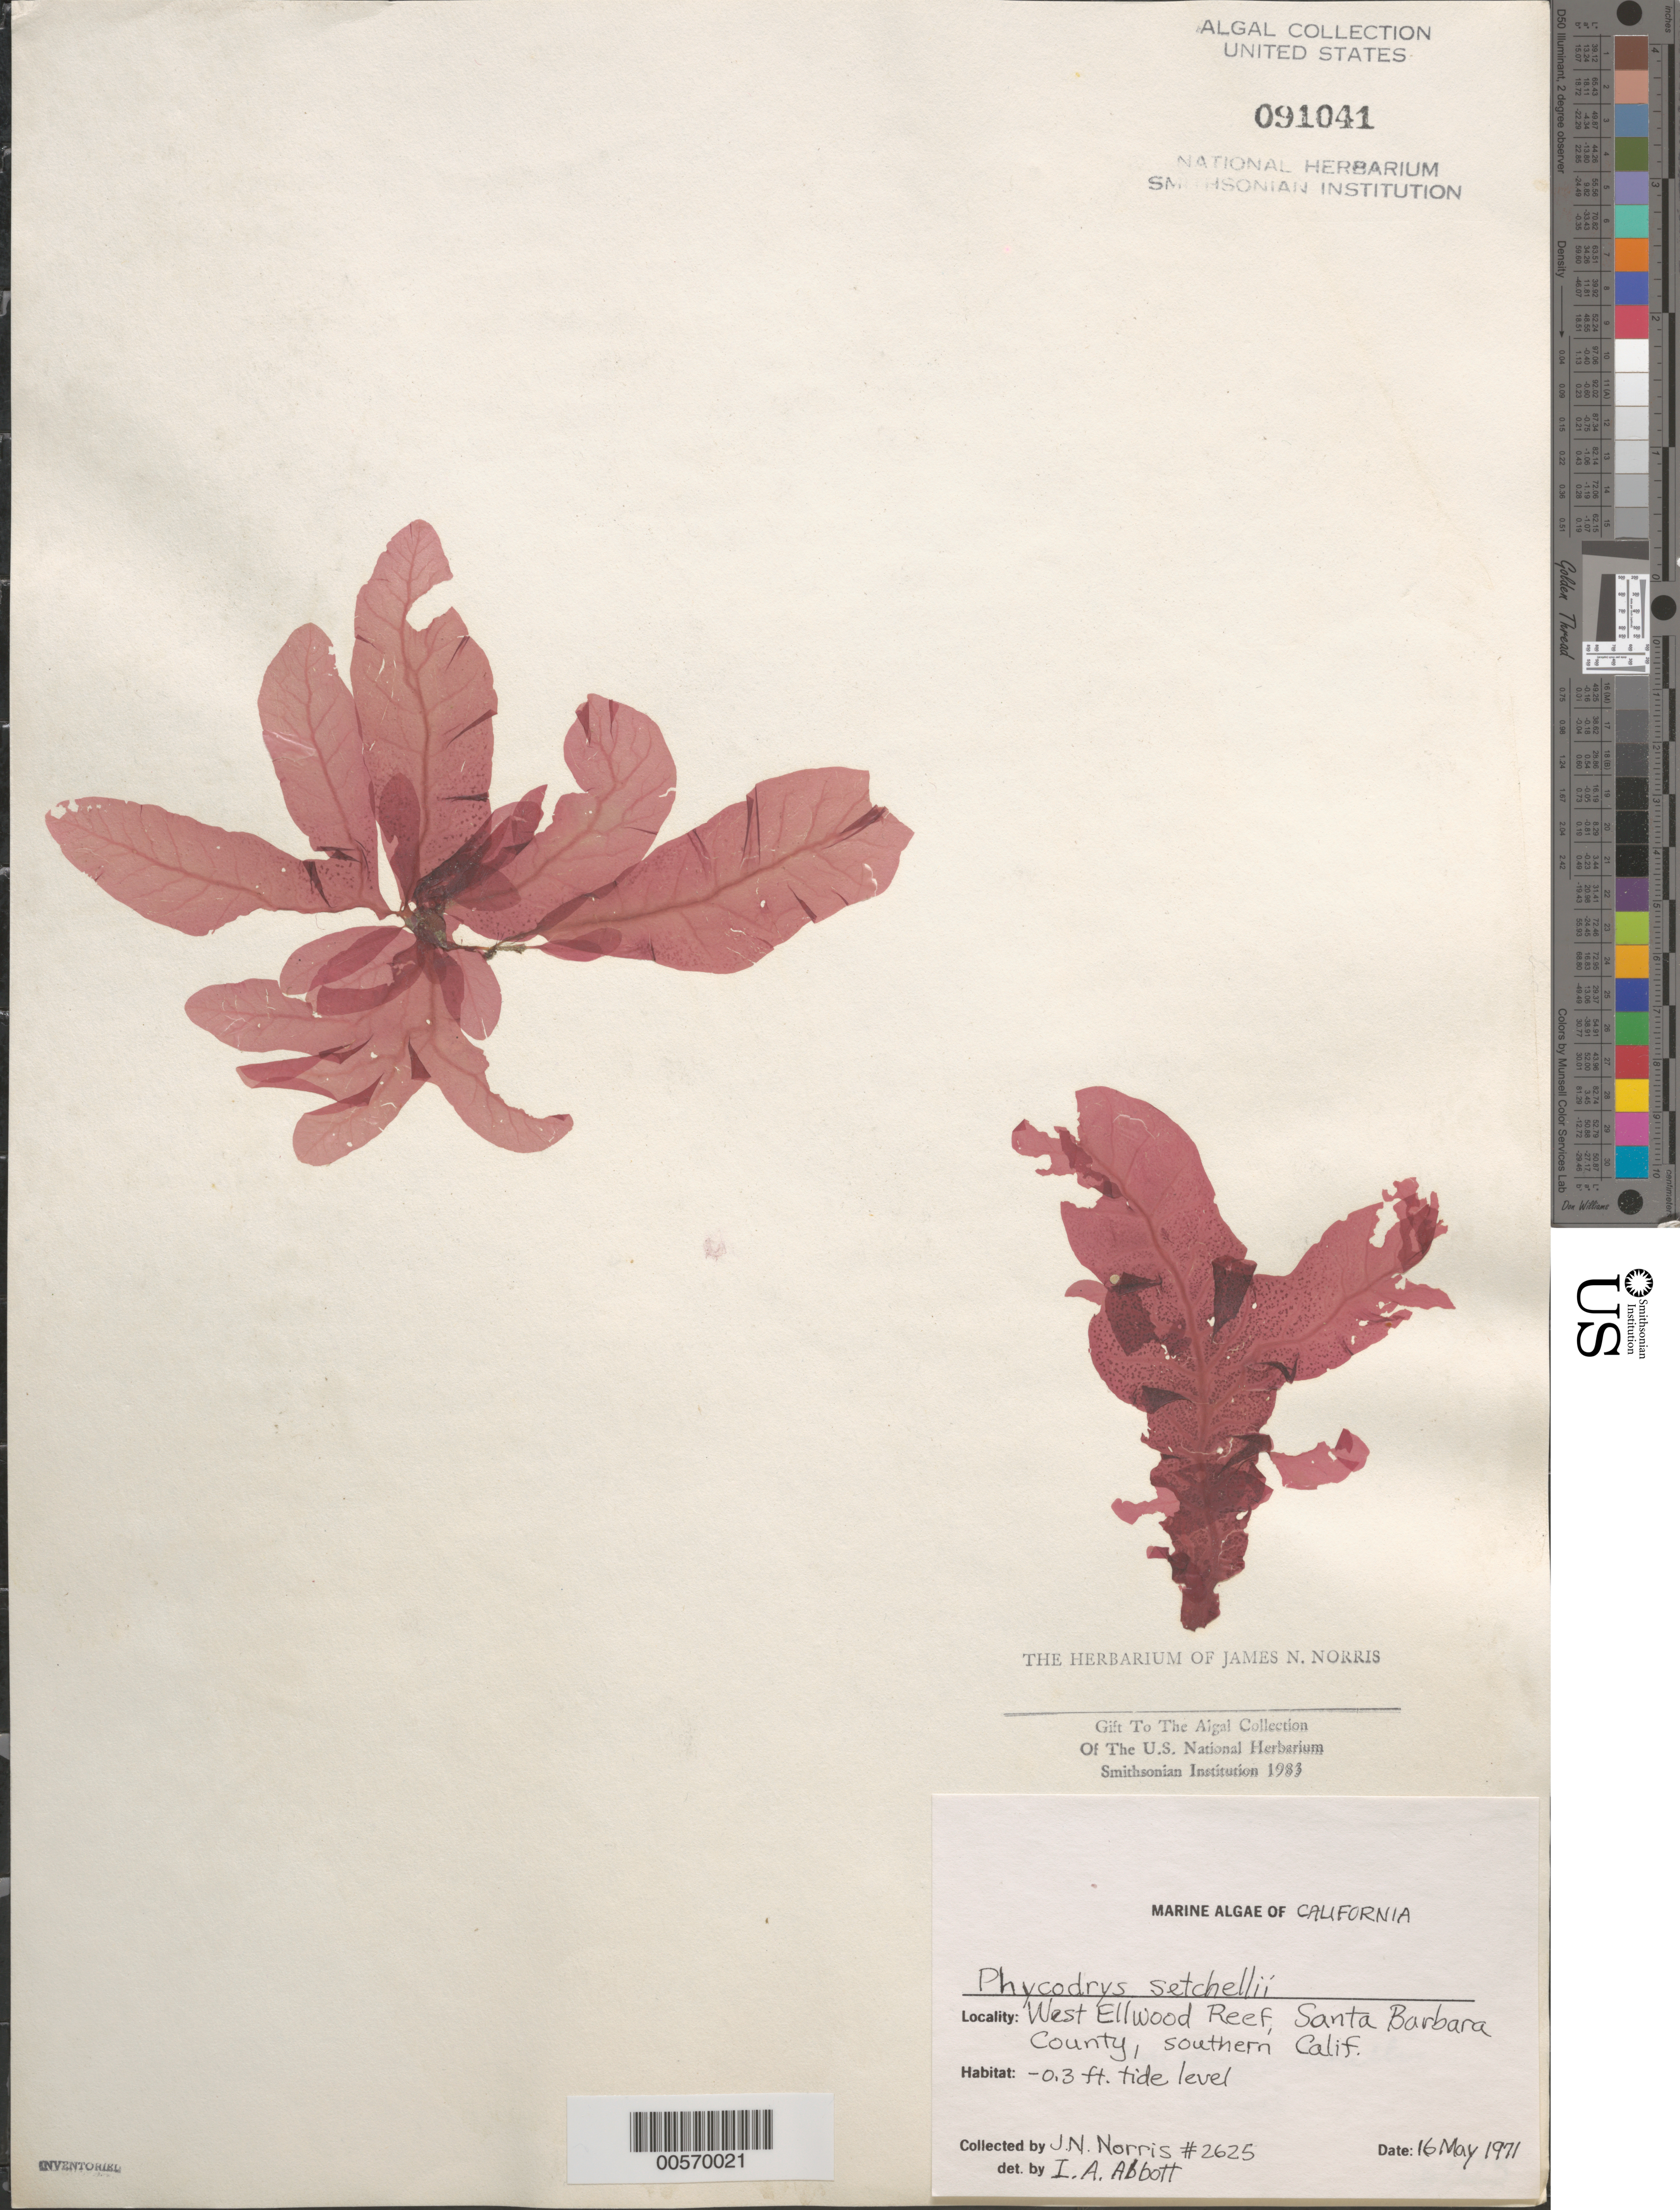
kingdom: Plantae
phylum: Rhodophyta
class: Florideophyceae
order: Ceramiales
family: Delesseriaceae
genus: Phycodrys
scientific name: Phycodrys setchellii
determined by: Abbott, Isabella A.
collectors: J. N. Norris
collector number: JN-2625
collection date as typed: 16 May 1971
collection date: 1971-05-16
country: United States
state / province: California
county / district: Santa Barbara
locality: West Ellwood Reef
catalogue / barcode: US 91041